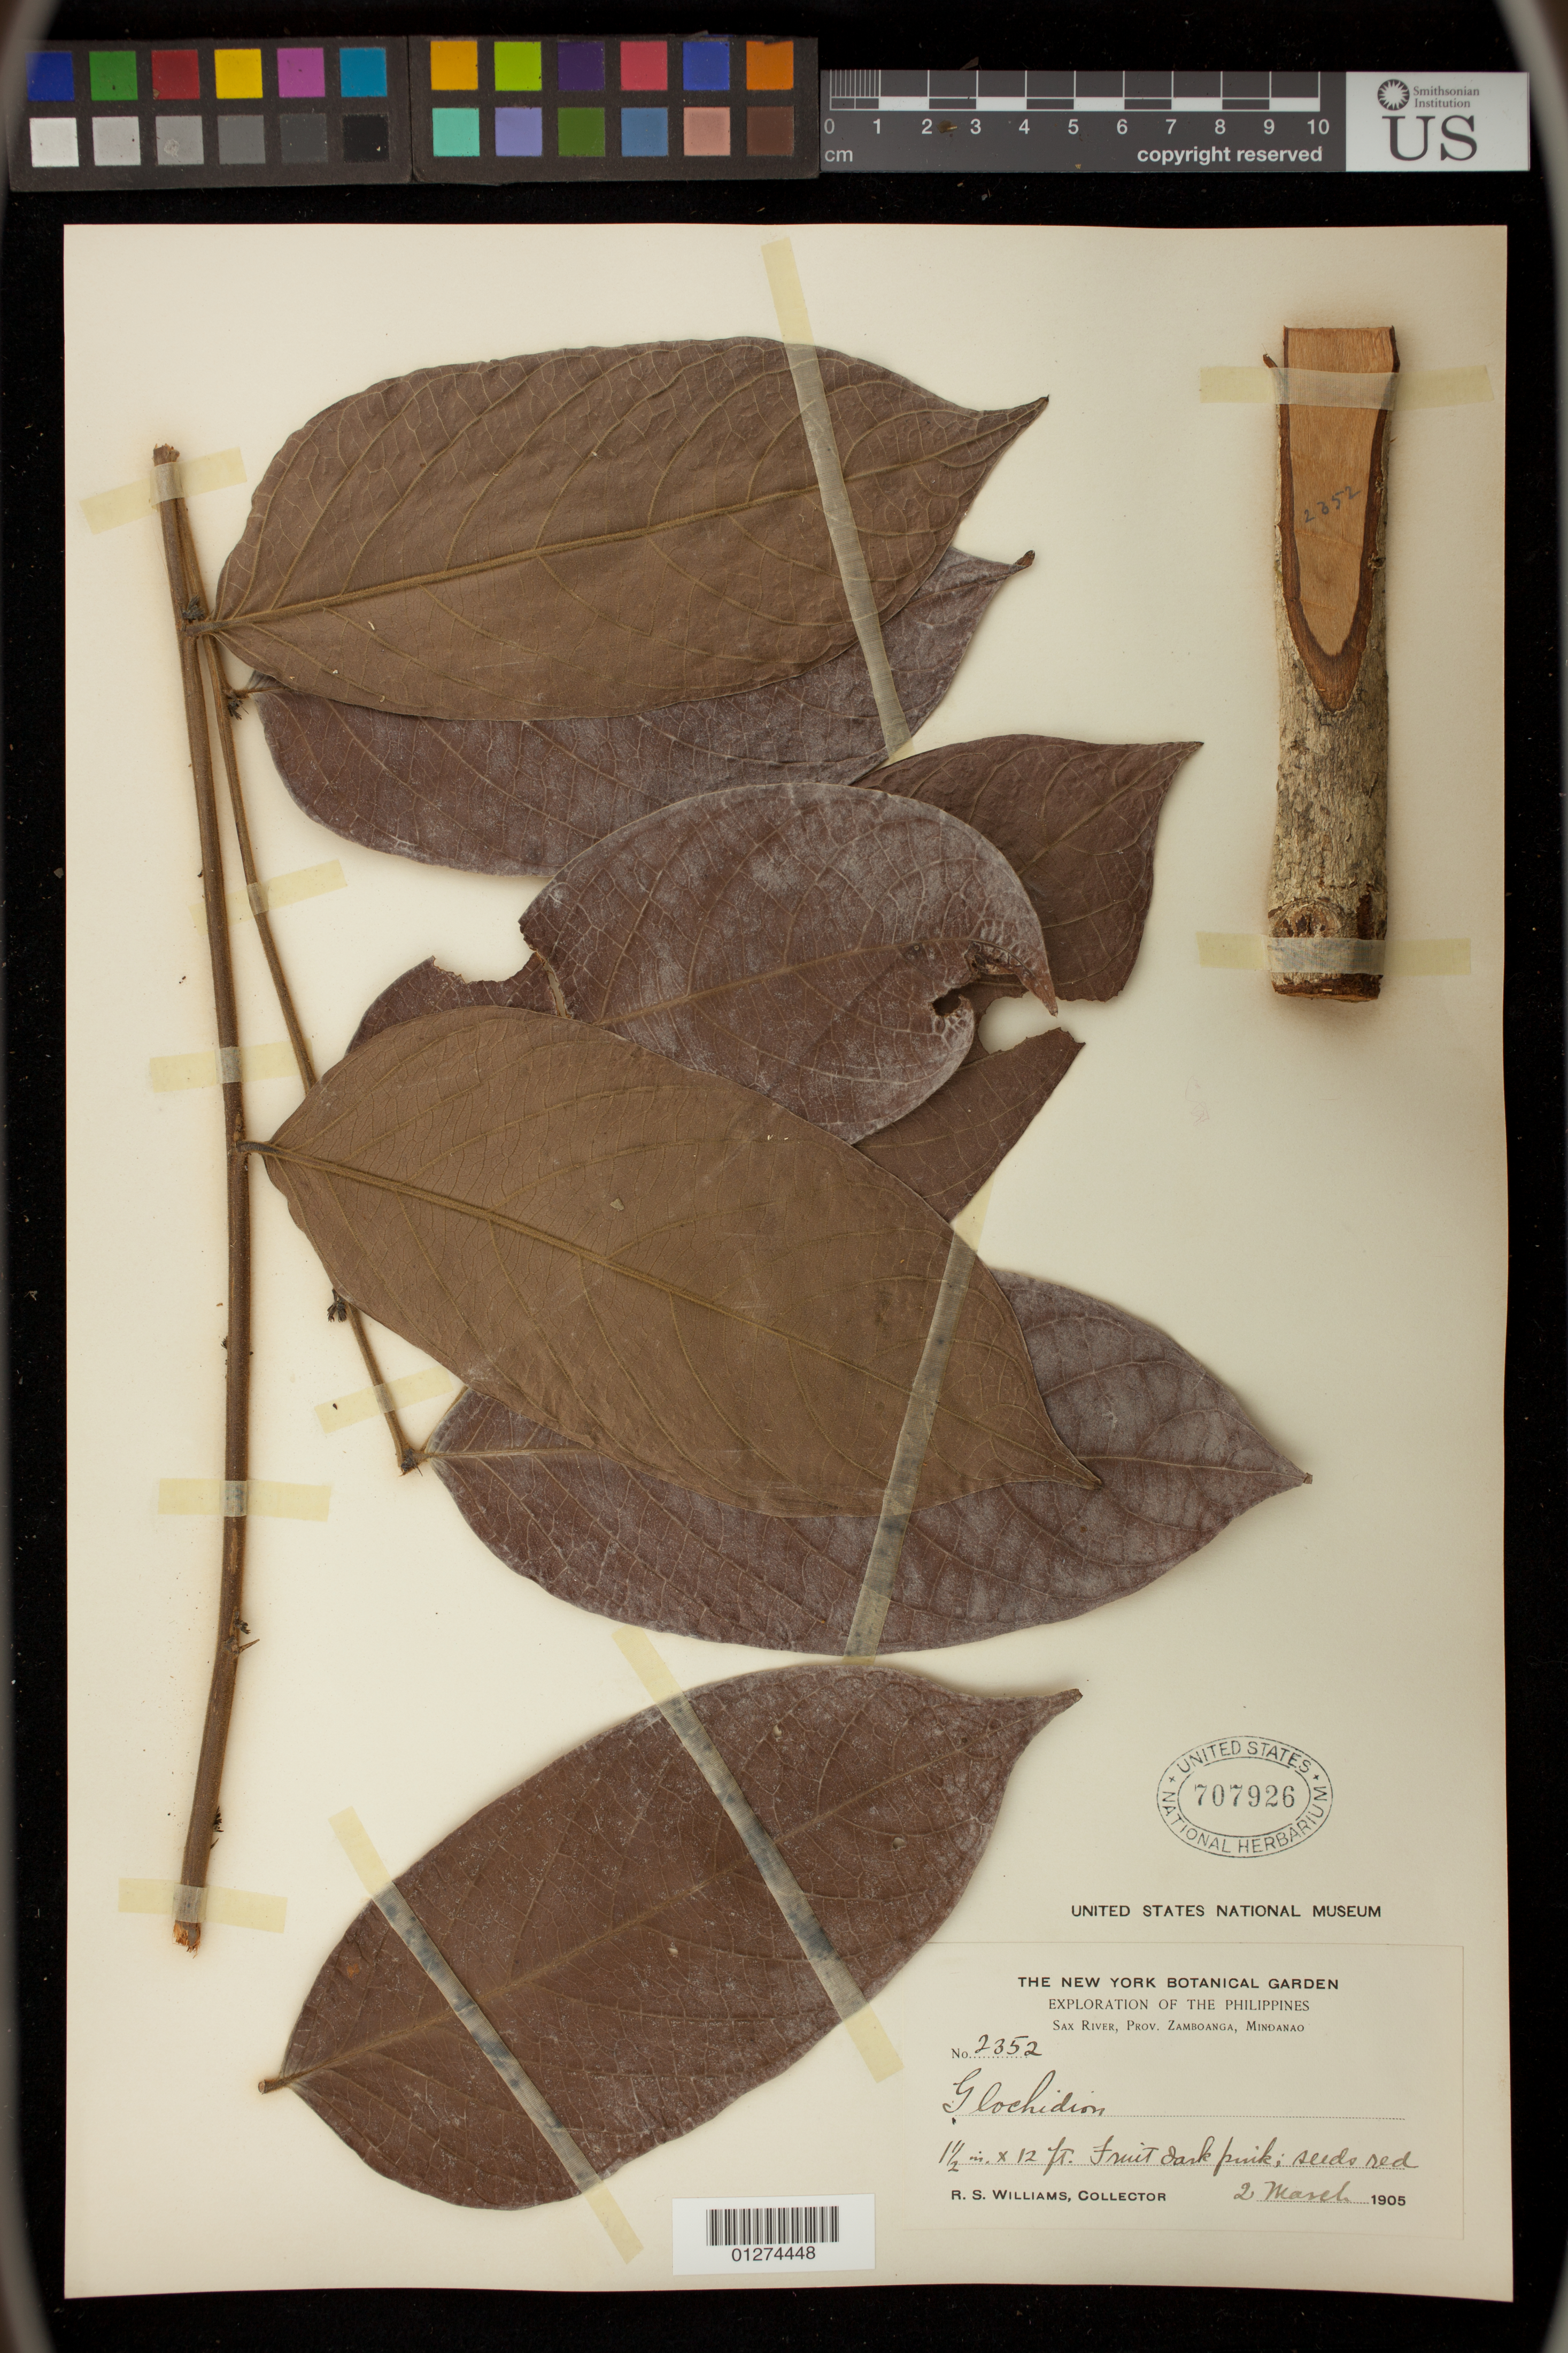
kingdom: Plantae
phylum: Tracheophyta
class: Magnoliopsida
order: Malpighiales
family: Phyllanthaceae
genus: Glochidion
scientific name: Glochidion sp.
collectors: R. S. Williams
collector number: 2352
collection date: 1905-03-02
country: Philippines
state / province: Zamboanga Peninsula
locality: Sax River, Prov. Zamboanga, Mindanao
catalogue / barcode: US 707926